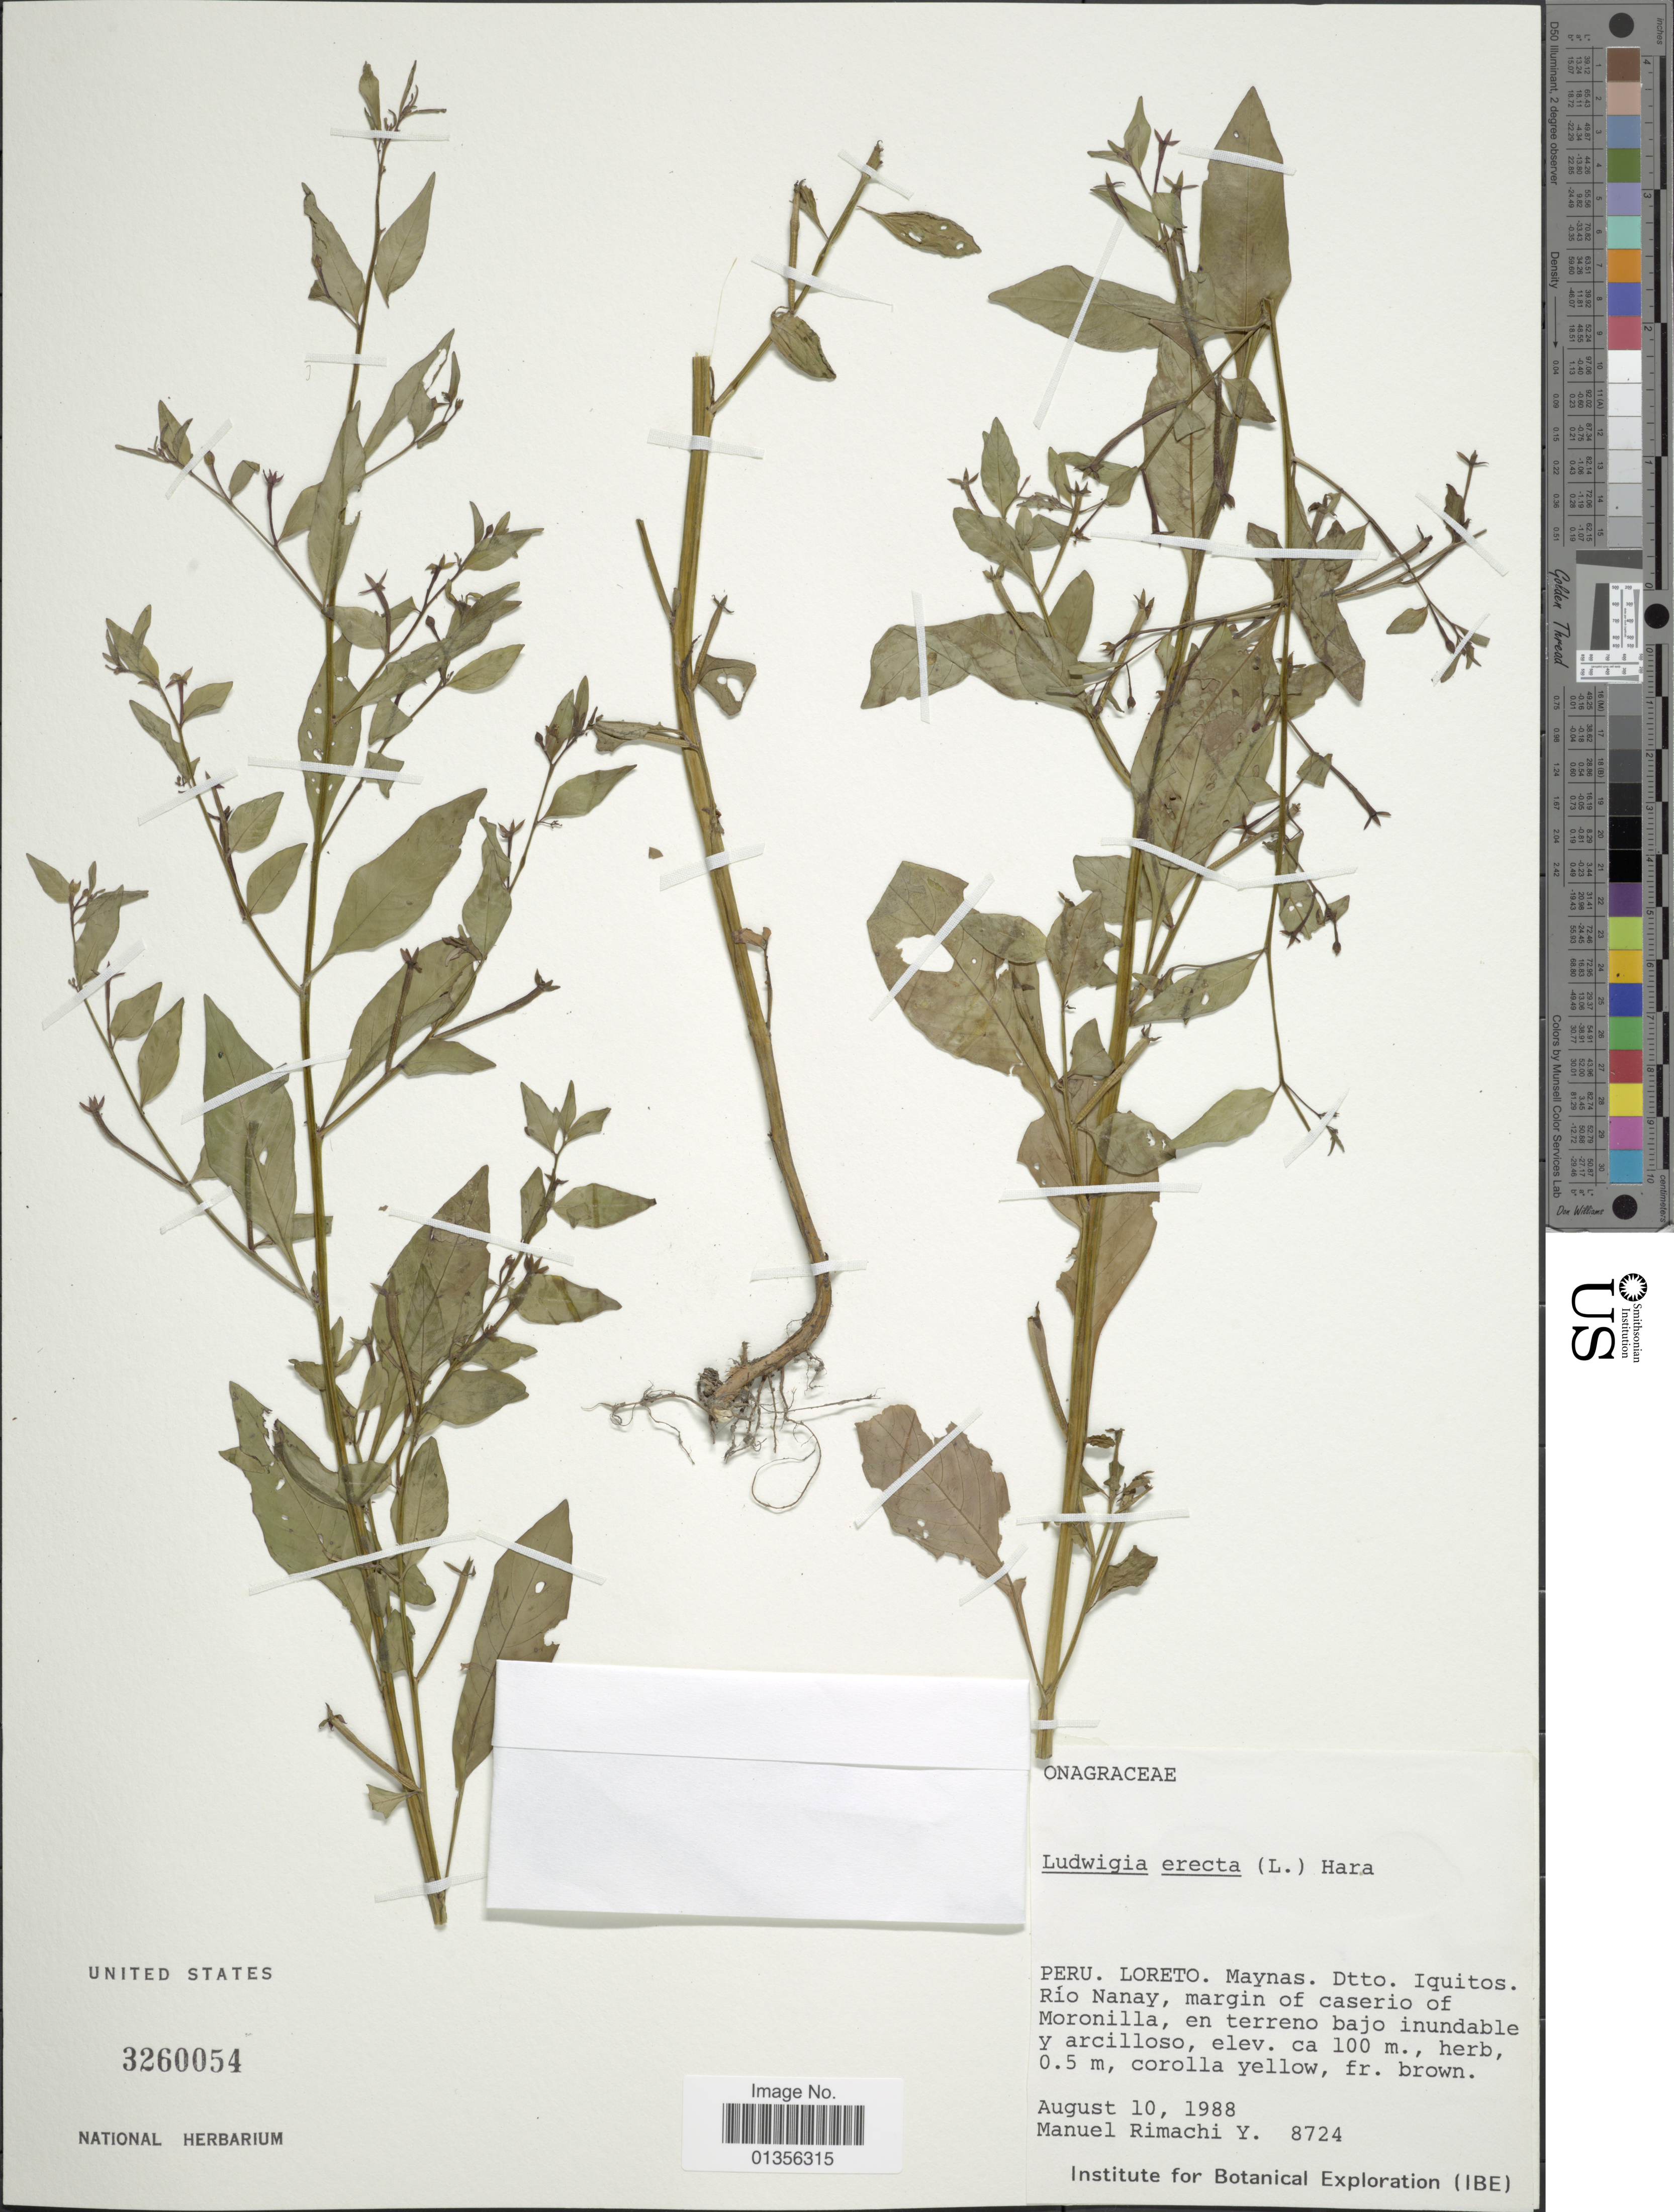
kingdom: Plantae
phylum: Tracheophyta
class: Magnoliopsida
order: Myrtales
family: Onagraceae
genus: Ludwigia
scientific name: Ludwigia erecta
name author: (L.) H. Hara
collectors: M. Rimachi Y.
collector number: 8724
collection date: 1988-08-10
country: Peru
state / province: Loreto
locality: Maynas. Dtto. Iquitos. Río Nanay, margin of caserio of Moronilla, en terreno bajo inundable y arcilloso.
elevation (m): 100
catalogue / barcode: US 3260054